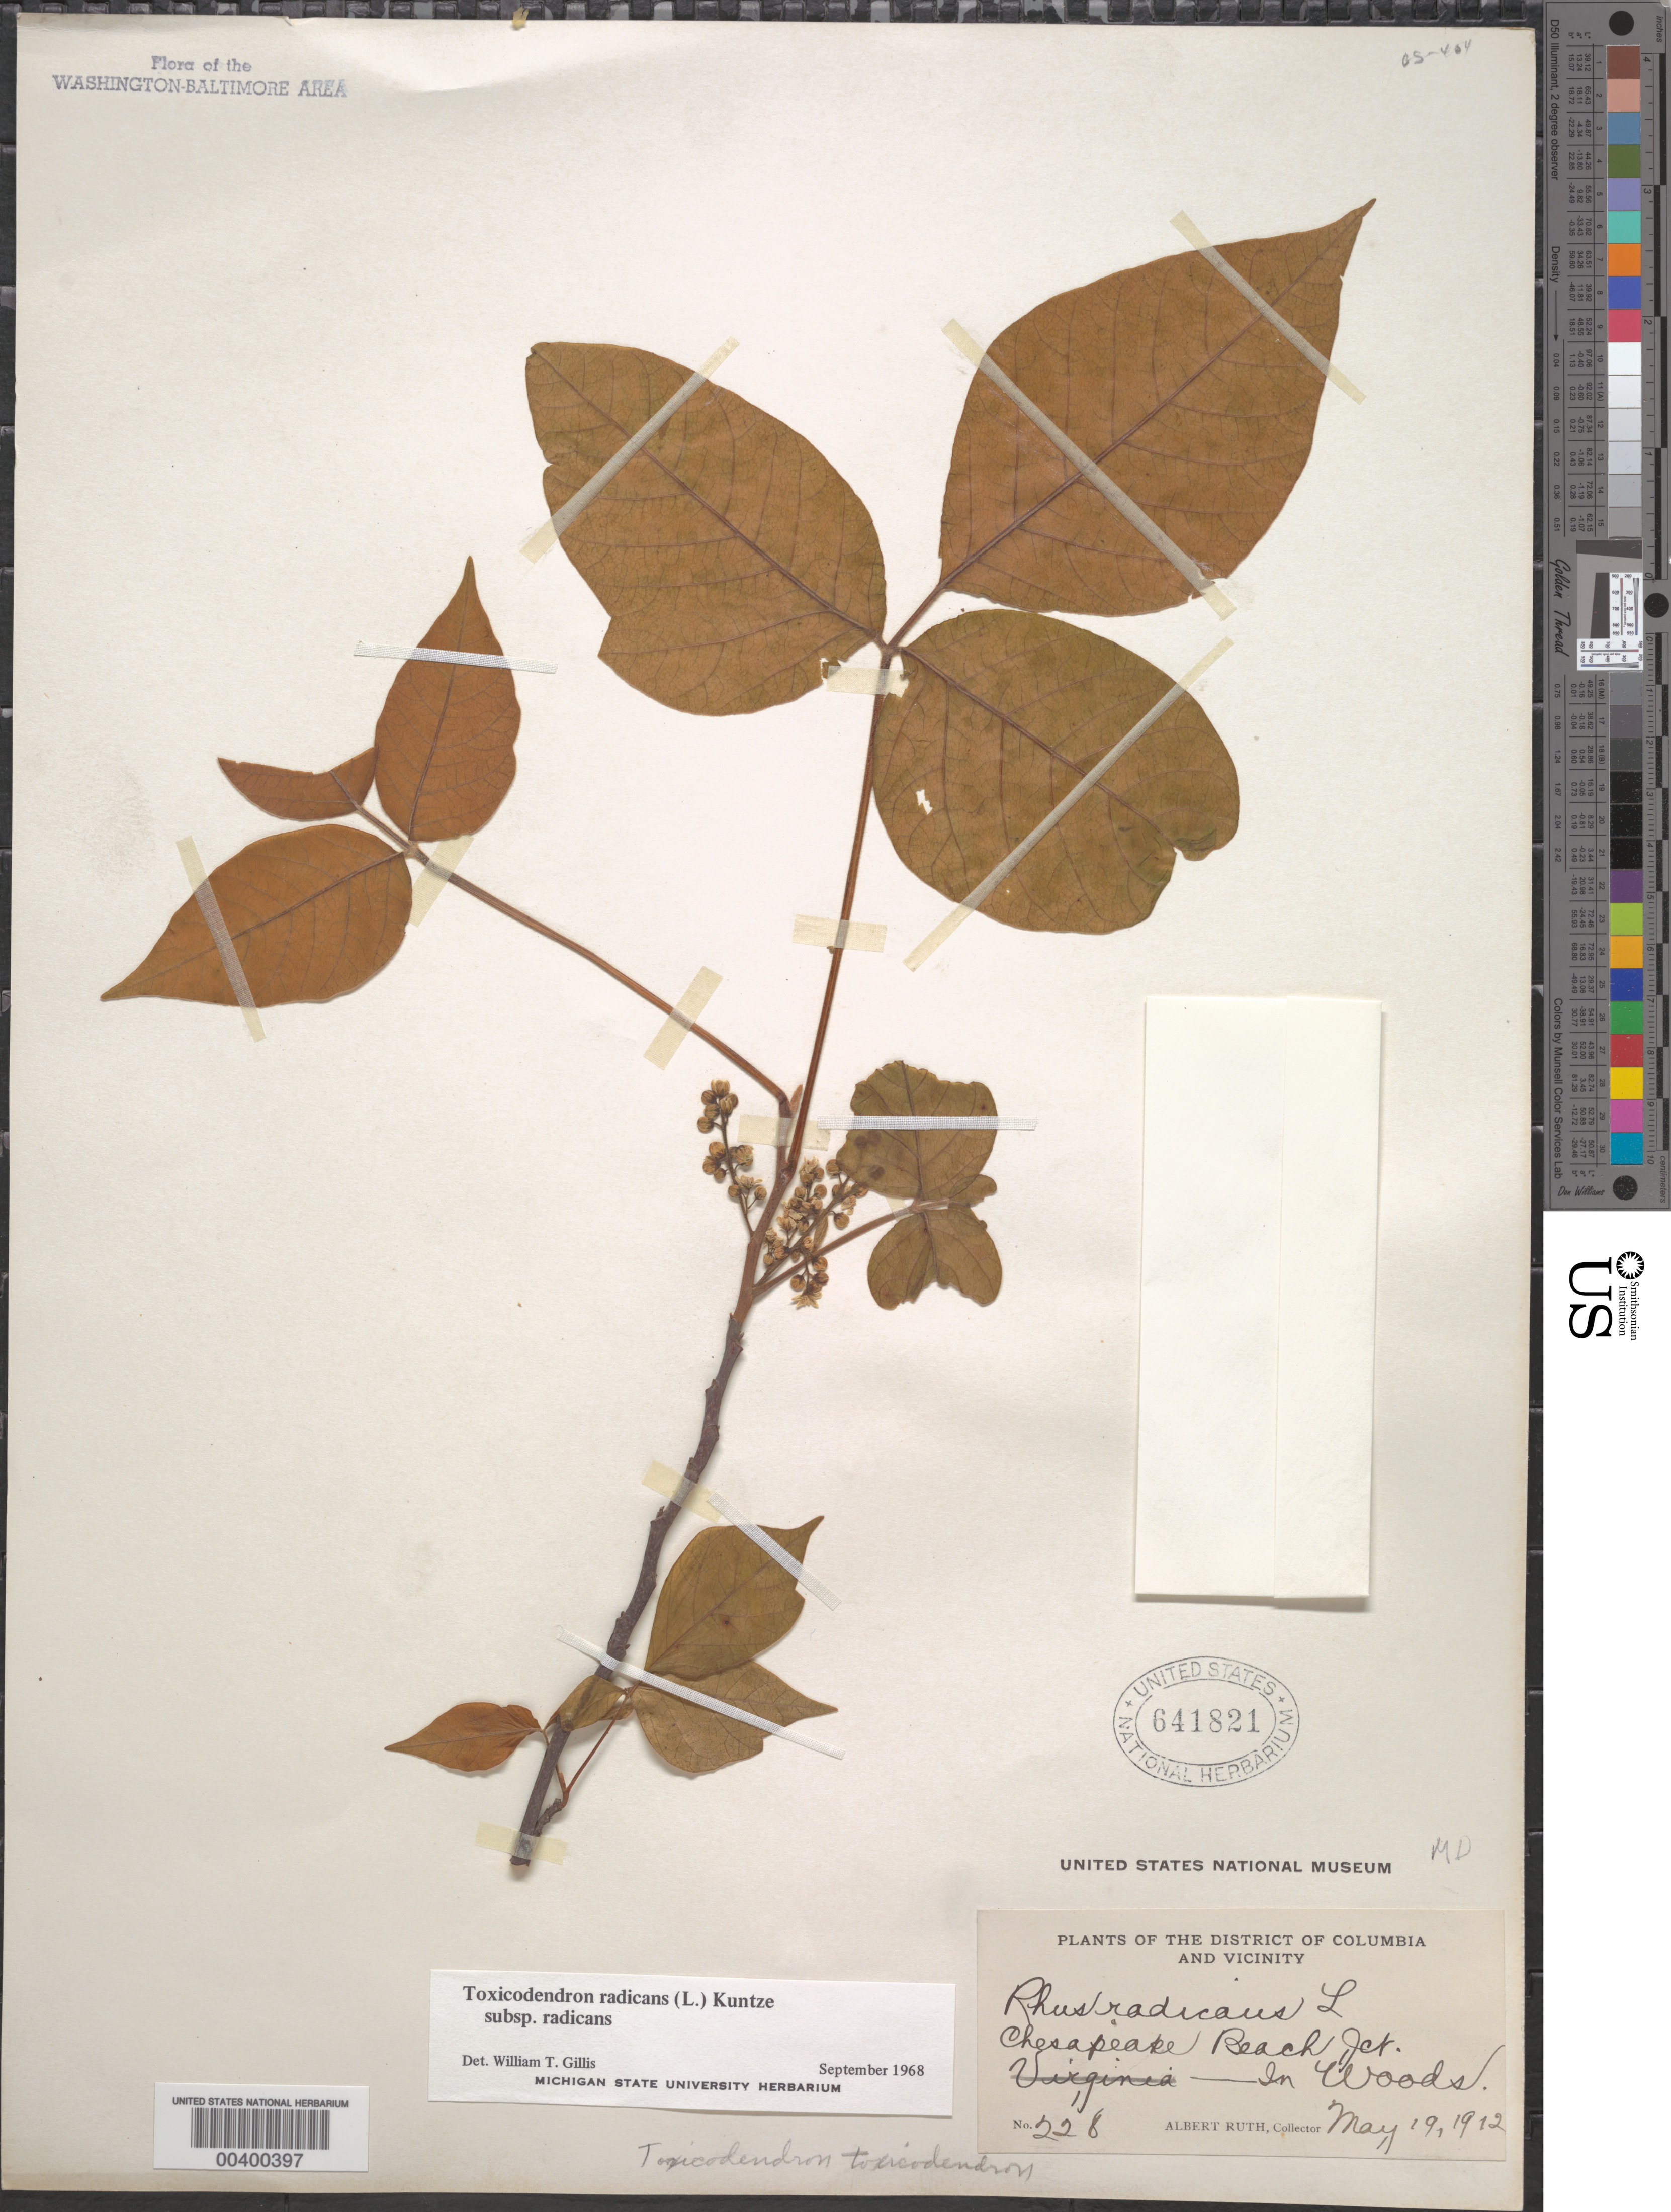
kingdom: Plantae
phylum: Tracheophyta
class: Magnoliopsida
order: Sapindales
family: Anacardiaceae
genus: Toxicodendron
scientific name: Toxicodendron radicans subsp. radicans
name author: (L.) Kuntze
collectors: A. Ruth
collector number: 228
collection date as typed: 19 May 1912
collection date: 1912-05-19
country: United States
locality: Chesapeake Beach junction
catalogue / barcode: US 641821